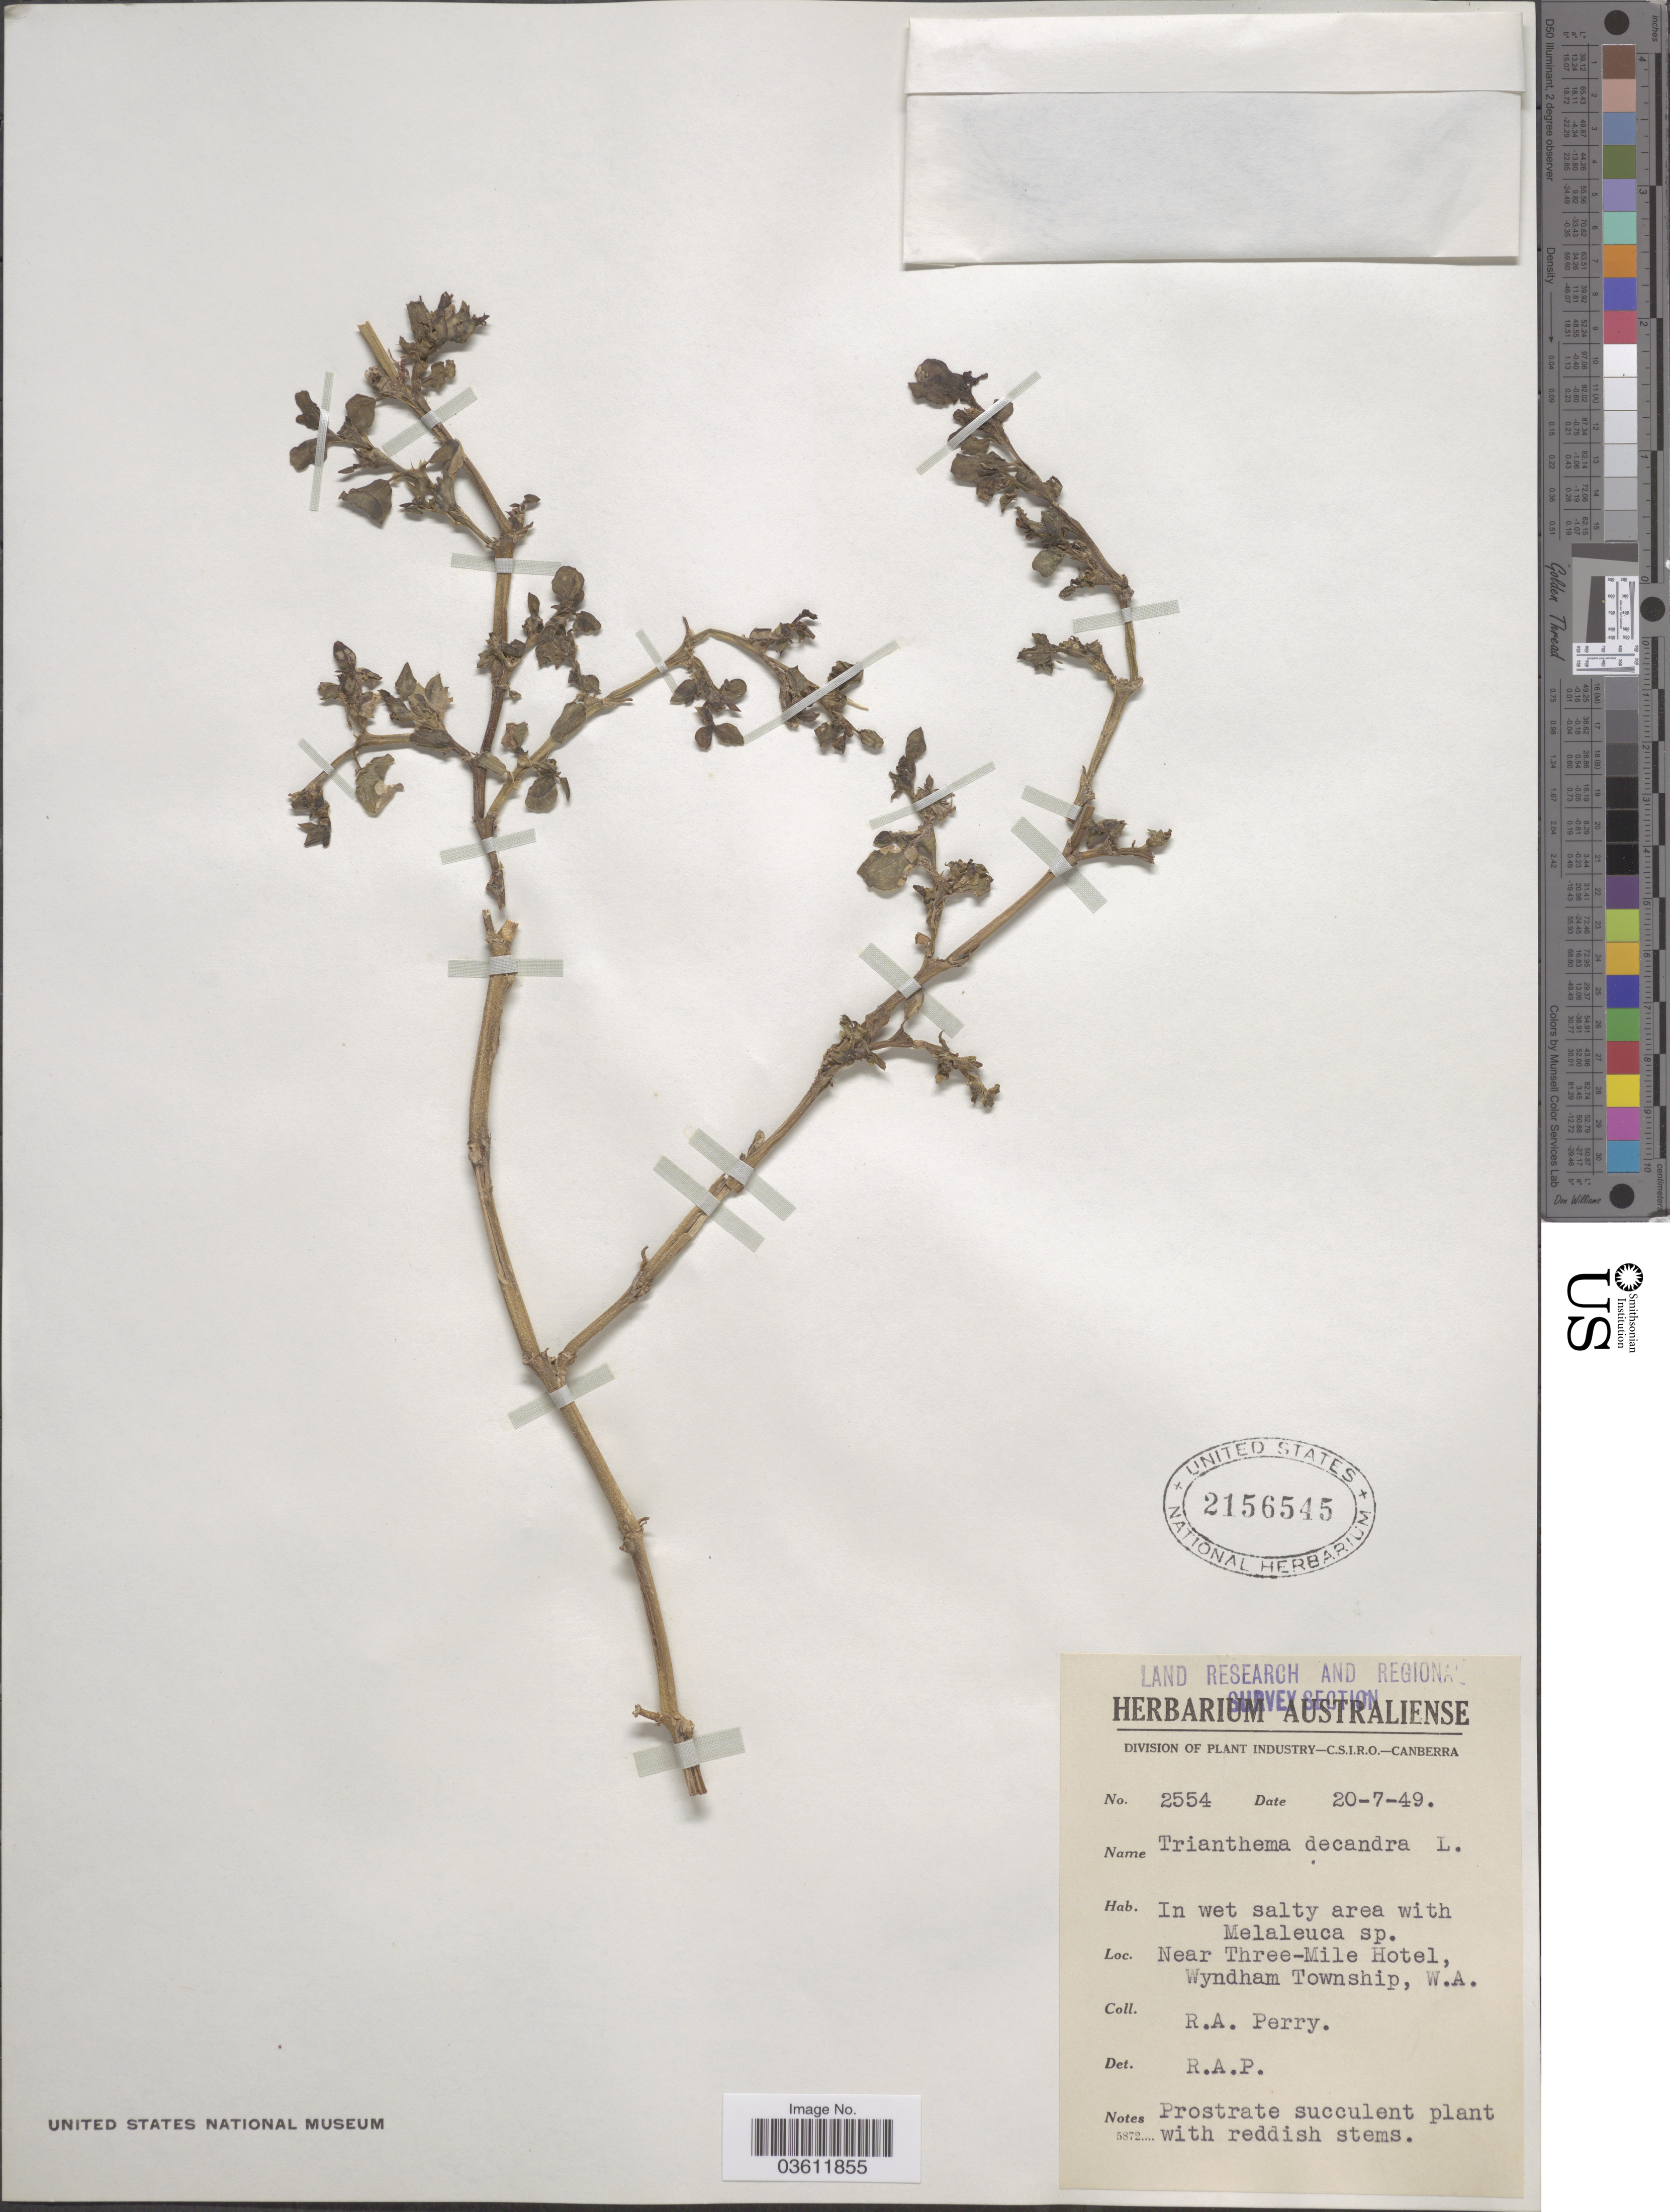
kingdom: Plantae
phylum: Tracheophyta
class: Magnoliopsida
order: Caryophyllales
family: Aizoaceae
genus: Trianthema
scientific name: Trianthema decandrum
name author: L.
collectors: Perry, R. A.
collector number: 2554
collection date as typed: Transcribed d/m/y: 20/7/49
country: Australia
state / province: Western Australia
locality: Near Three-Mile Hotel, Wyndham Township.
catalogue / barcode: US 2156545